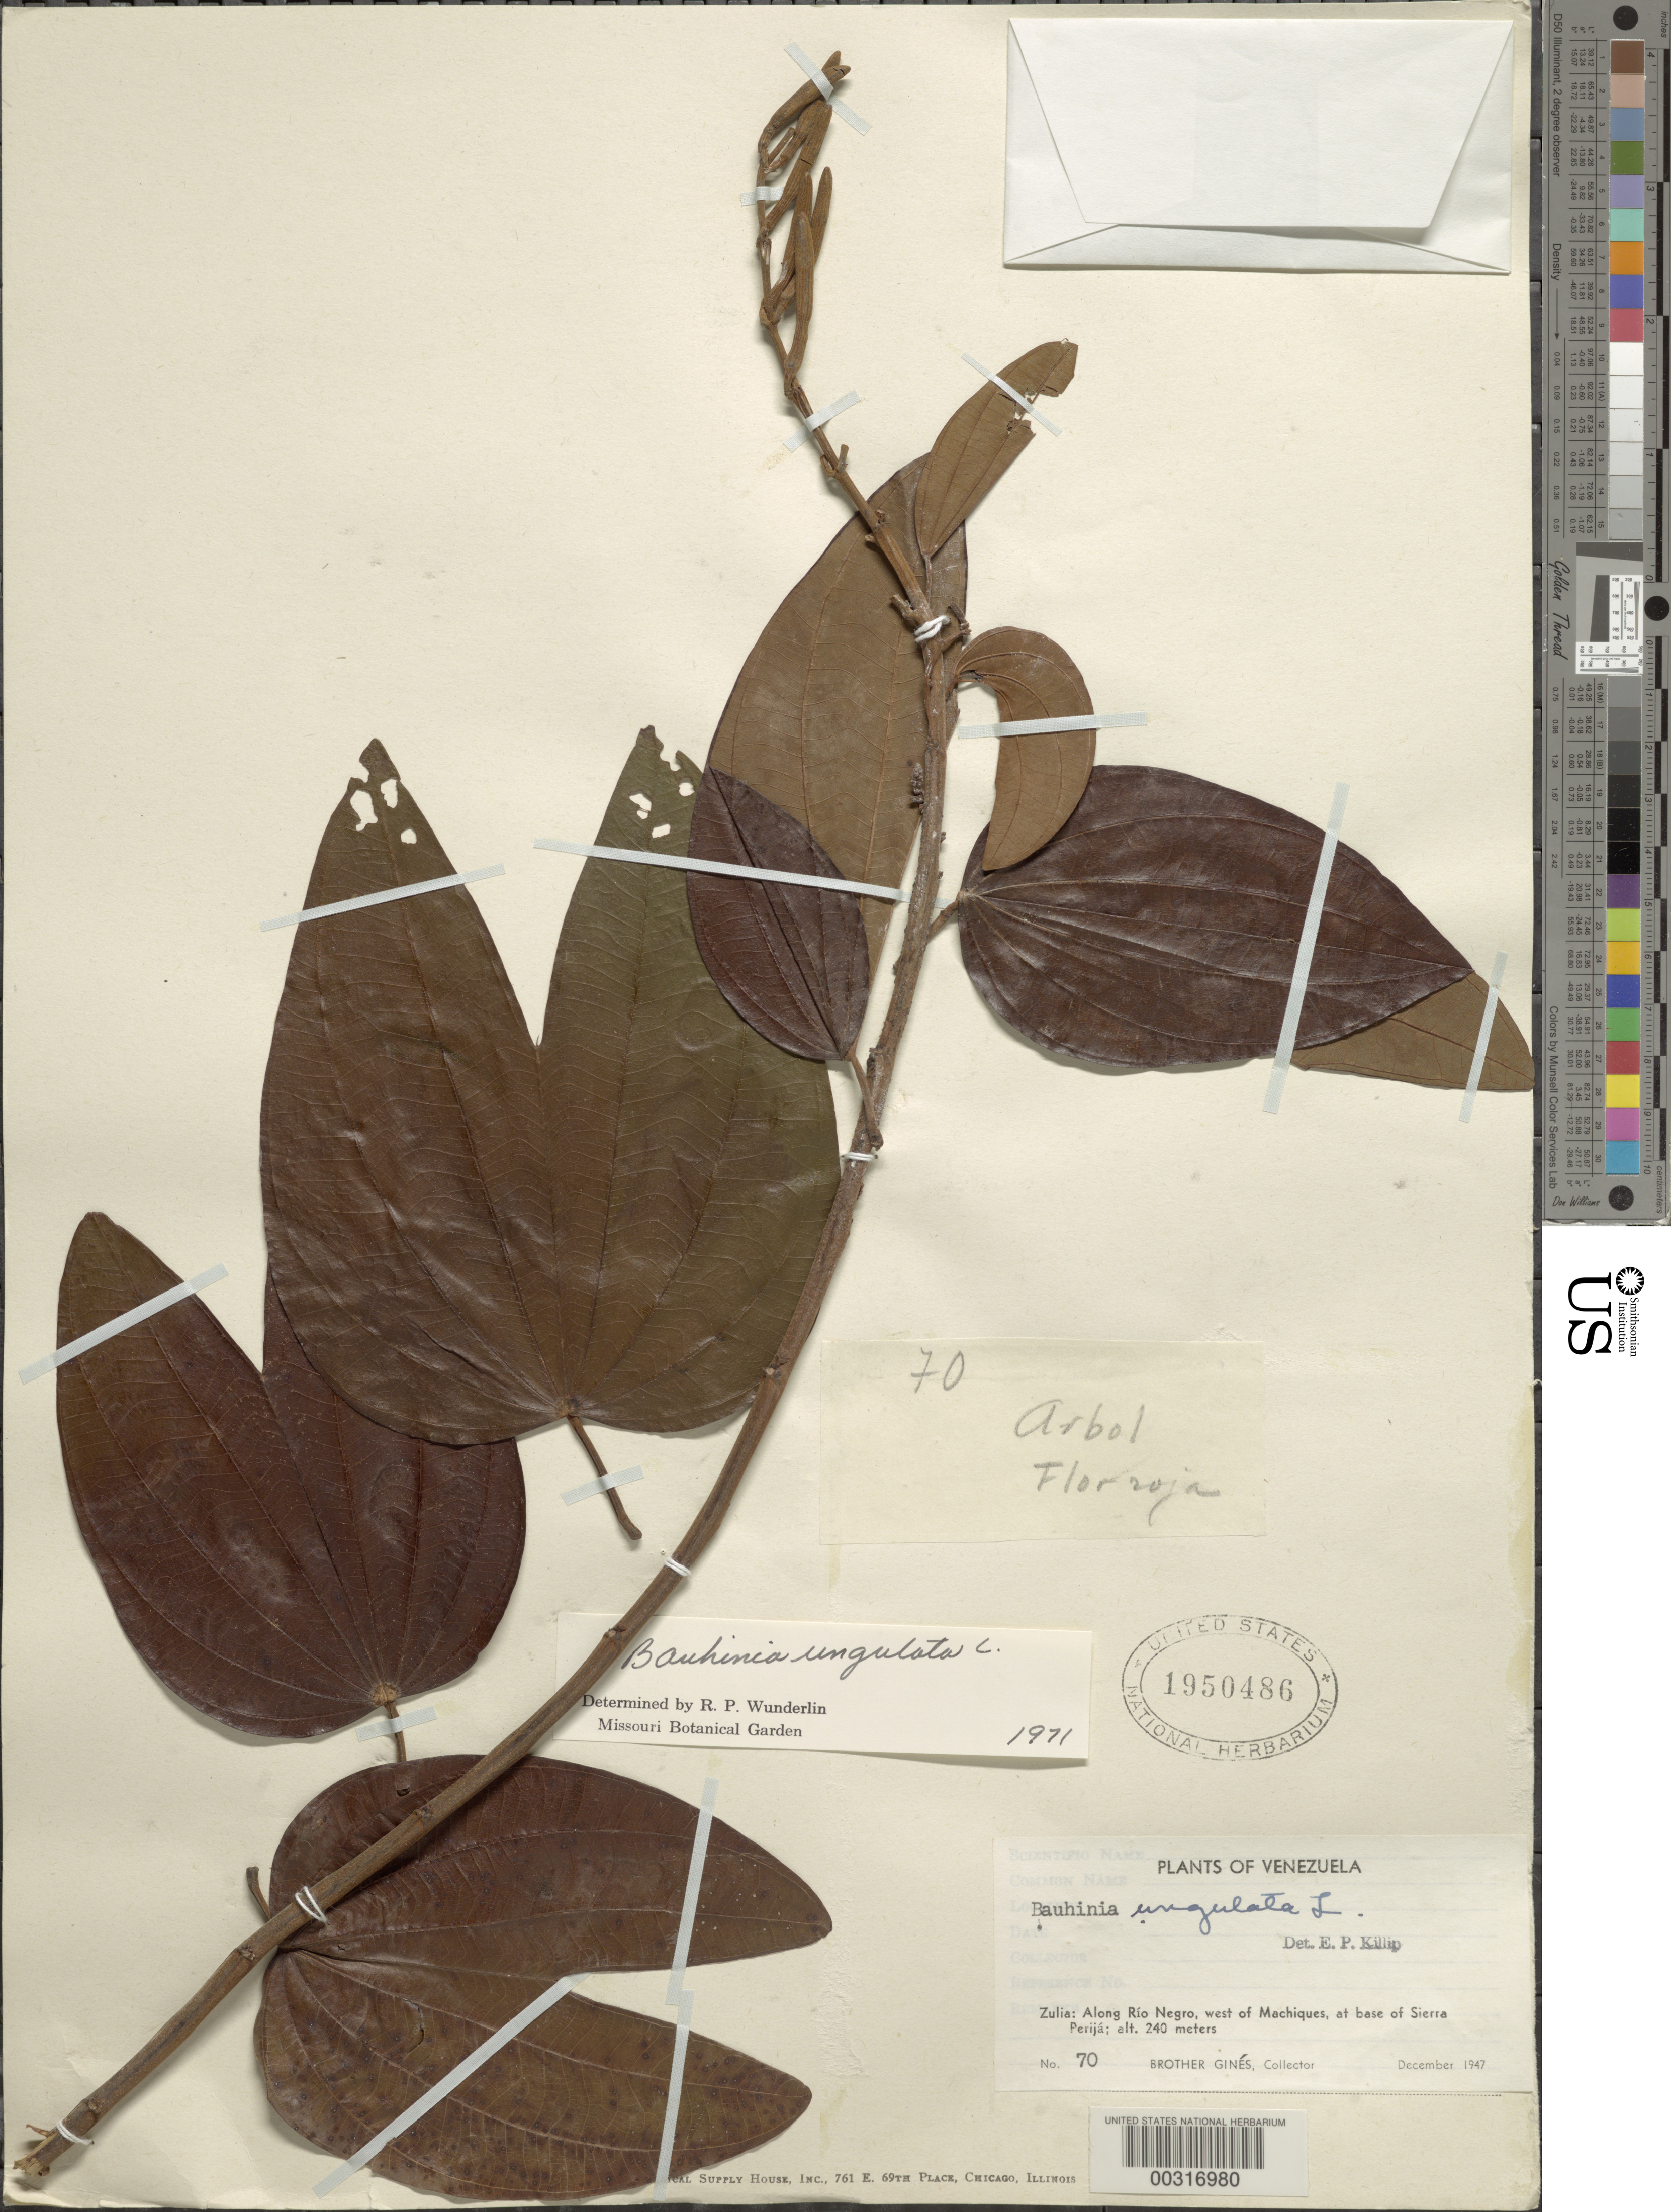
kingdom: Plantae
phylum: Tracheophyta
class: Magnoliopsida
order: Fabales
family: Fabaceae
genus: Bauhinia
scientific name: Bauhinia ungulata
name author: L.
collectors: Bro. Gines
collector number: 70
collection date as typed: Dec 1947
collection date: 1947-12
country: Venezuela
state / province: Zulia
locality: Along rio negro, w of machiques at base of sierra perija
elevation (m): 240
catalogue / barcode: US 1950486